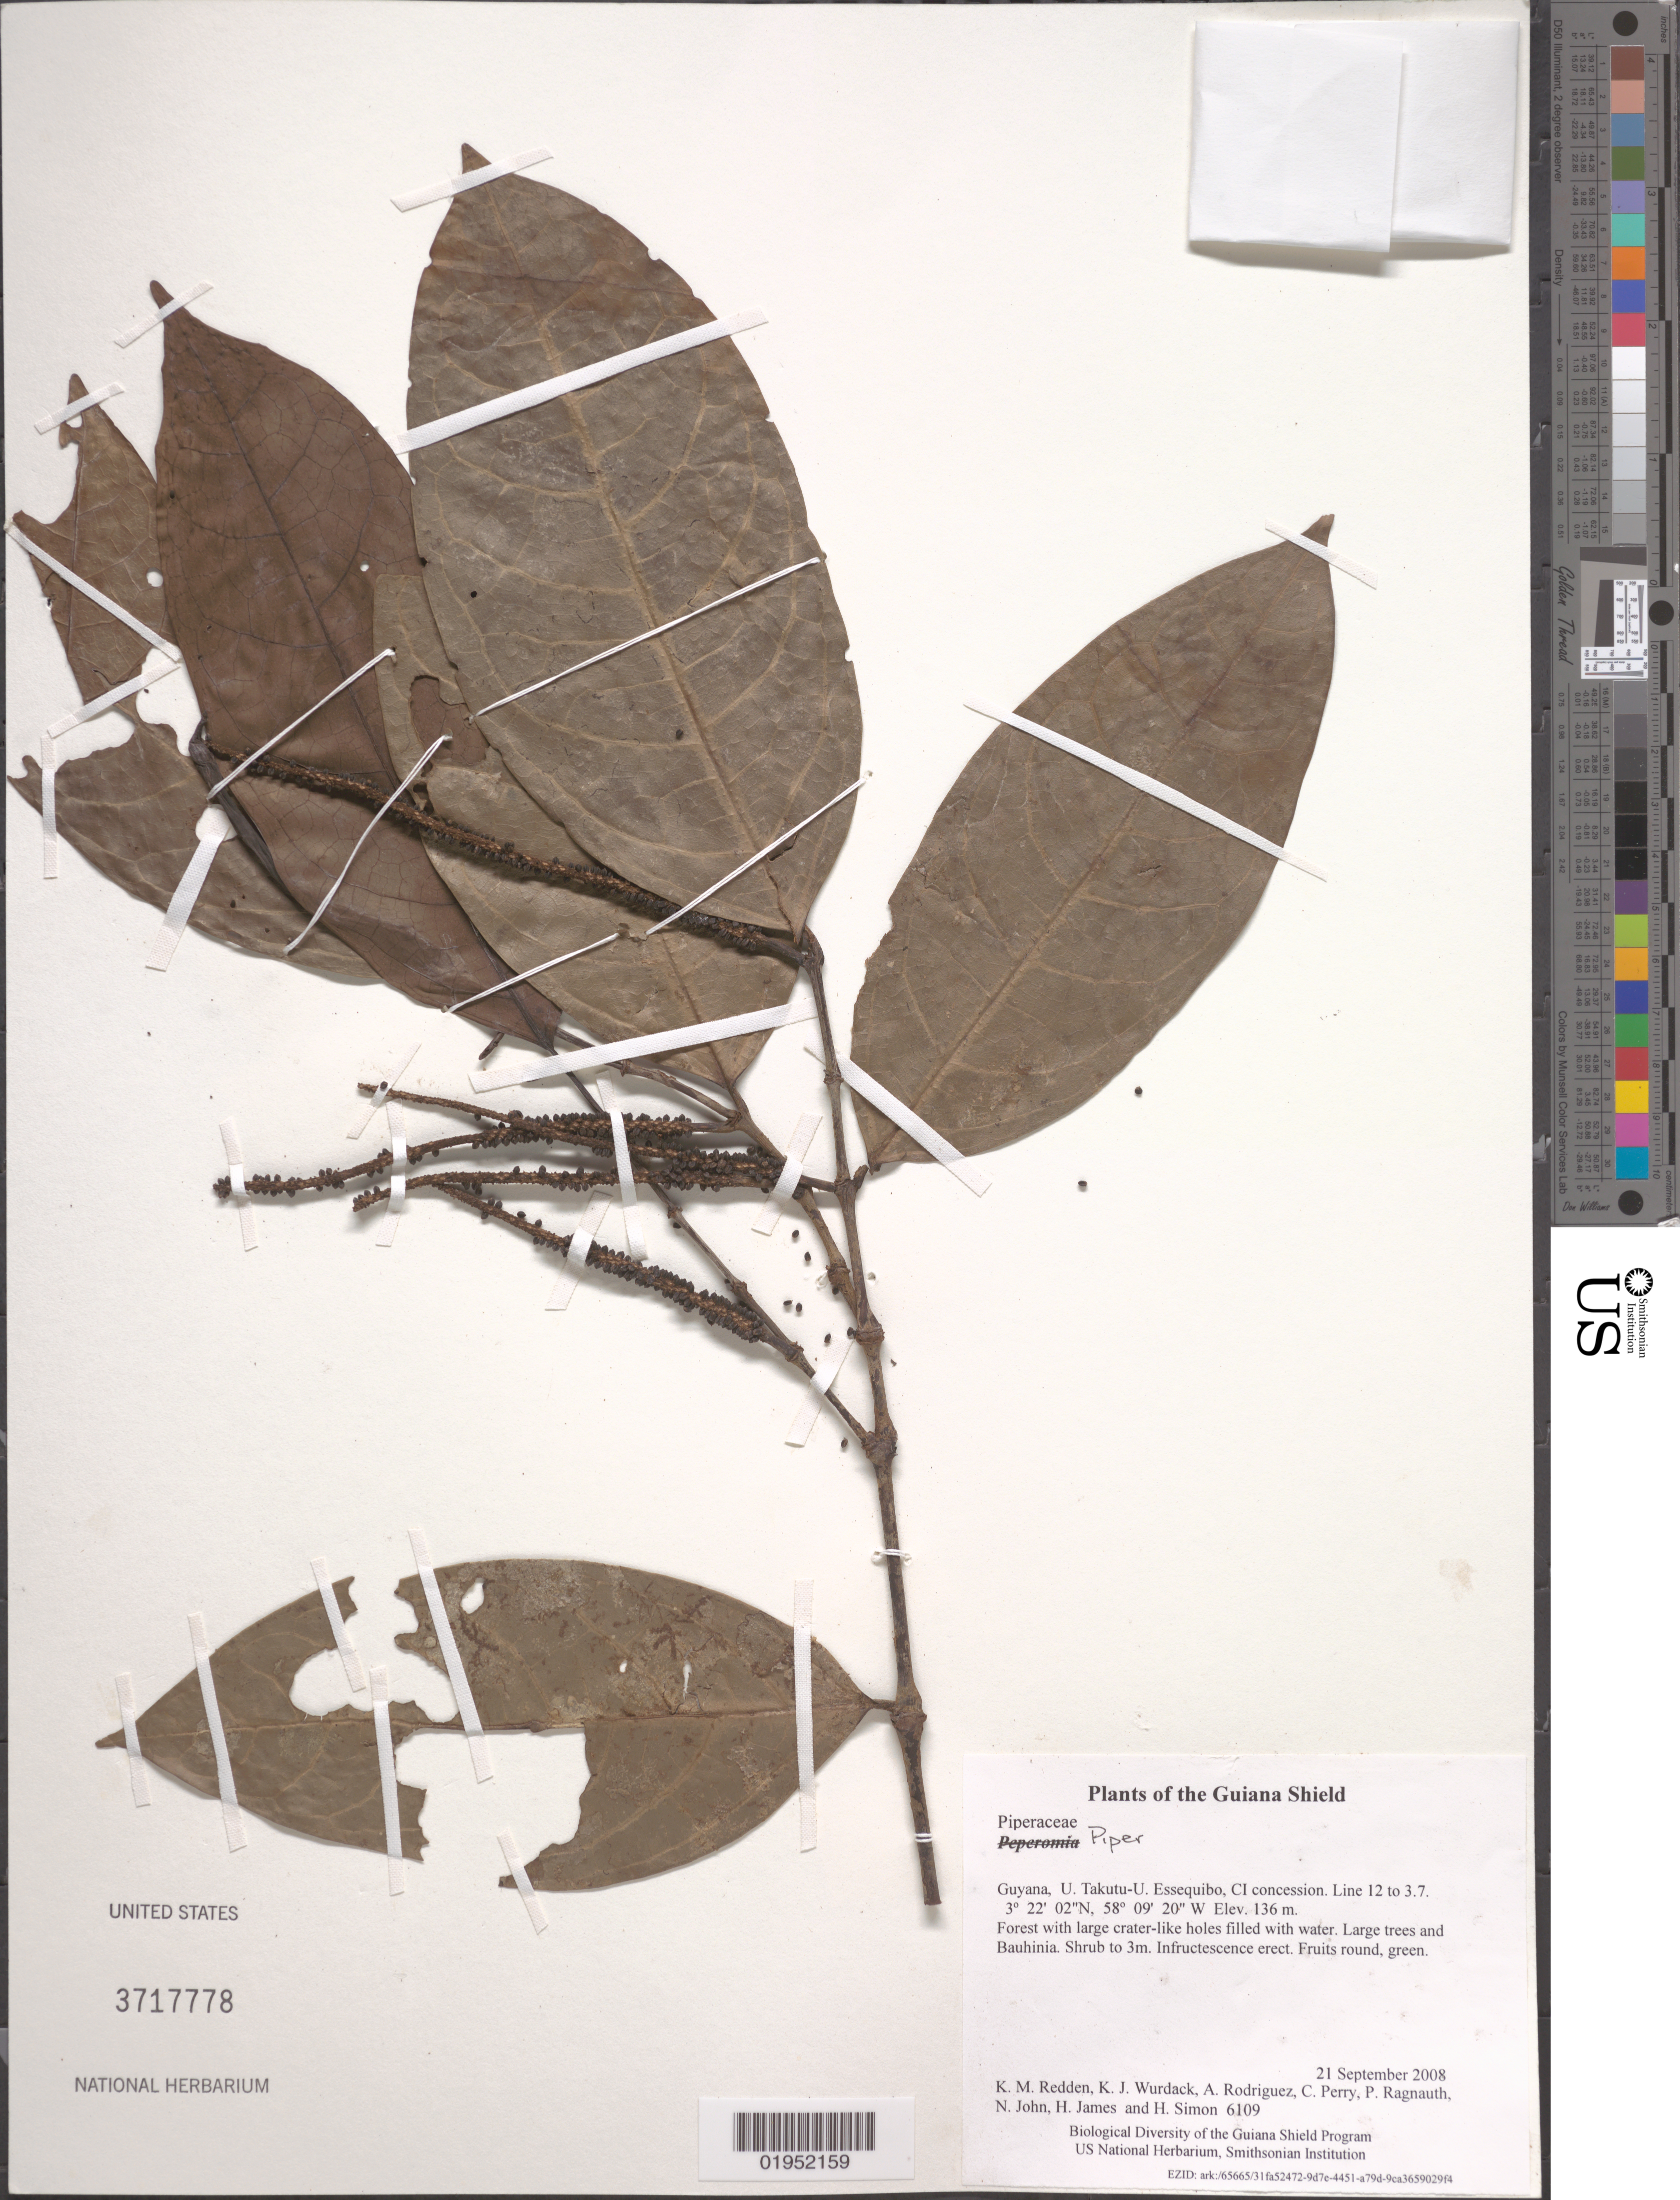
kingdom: Plantae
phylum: Tracheophyta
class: Magnoliopsida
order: Piperales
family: Piperaceae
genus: Peperomia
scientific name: Peperomia sp.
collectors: K. M. Redden, K. Wurdack, A. Rodriguez, C. Perry, P. Ragnauth, N. John, H. James & H. Simon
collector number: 6109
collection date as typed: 21 September 2008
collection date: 2008-09-21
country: Guyana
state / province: U. Takutu-U. Essequibo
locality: CI concession. Line 12 to 3.7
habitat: Forest with large crater-like holes filled with water. Large trees and Bauhinia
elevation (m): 136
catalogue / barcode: US 3717778